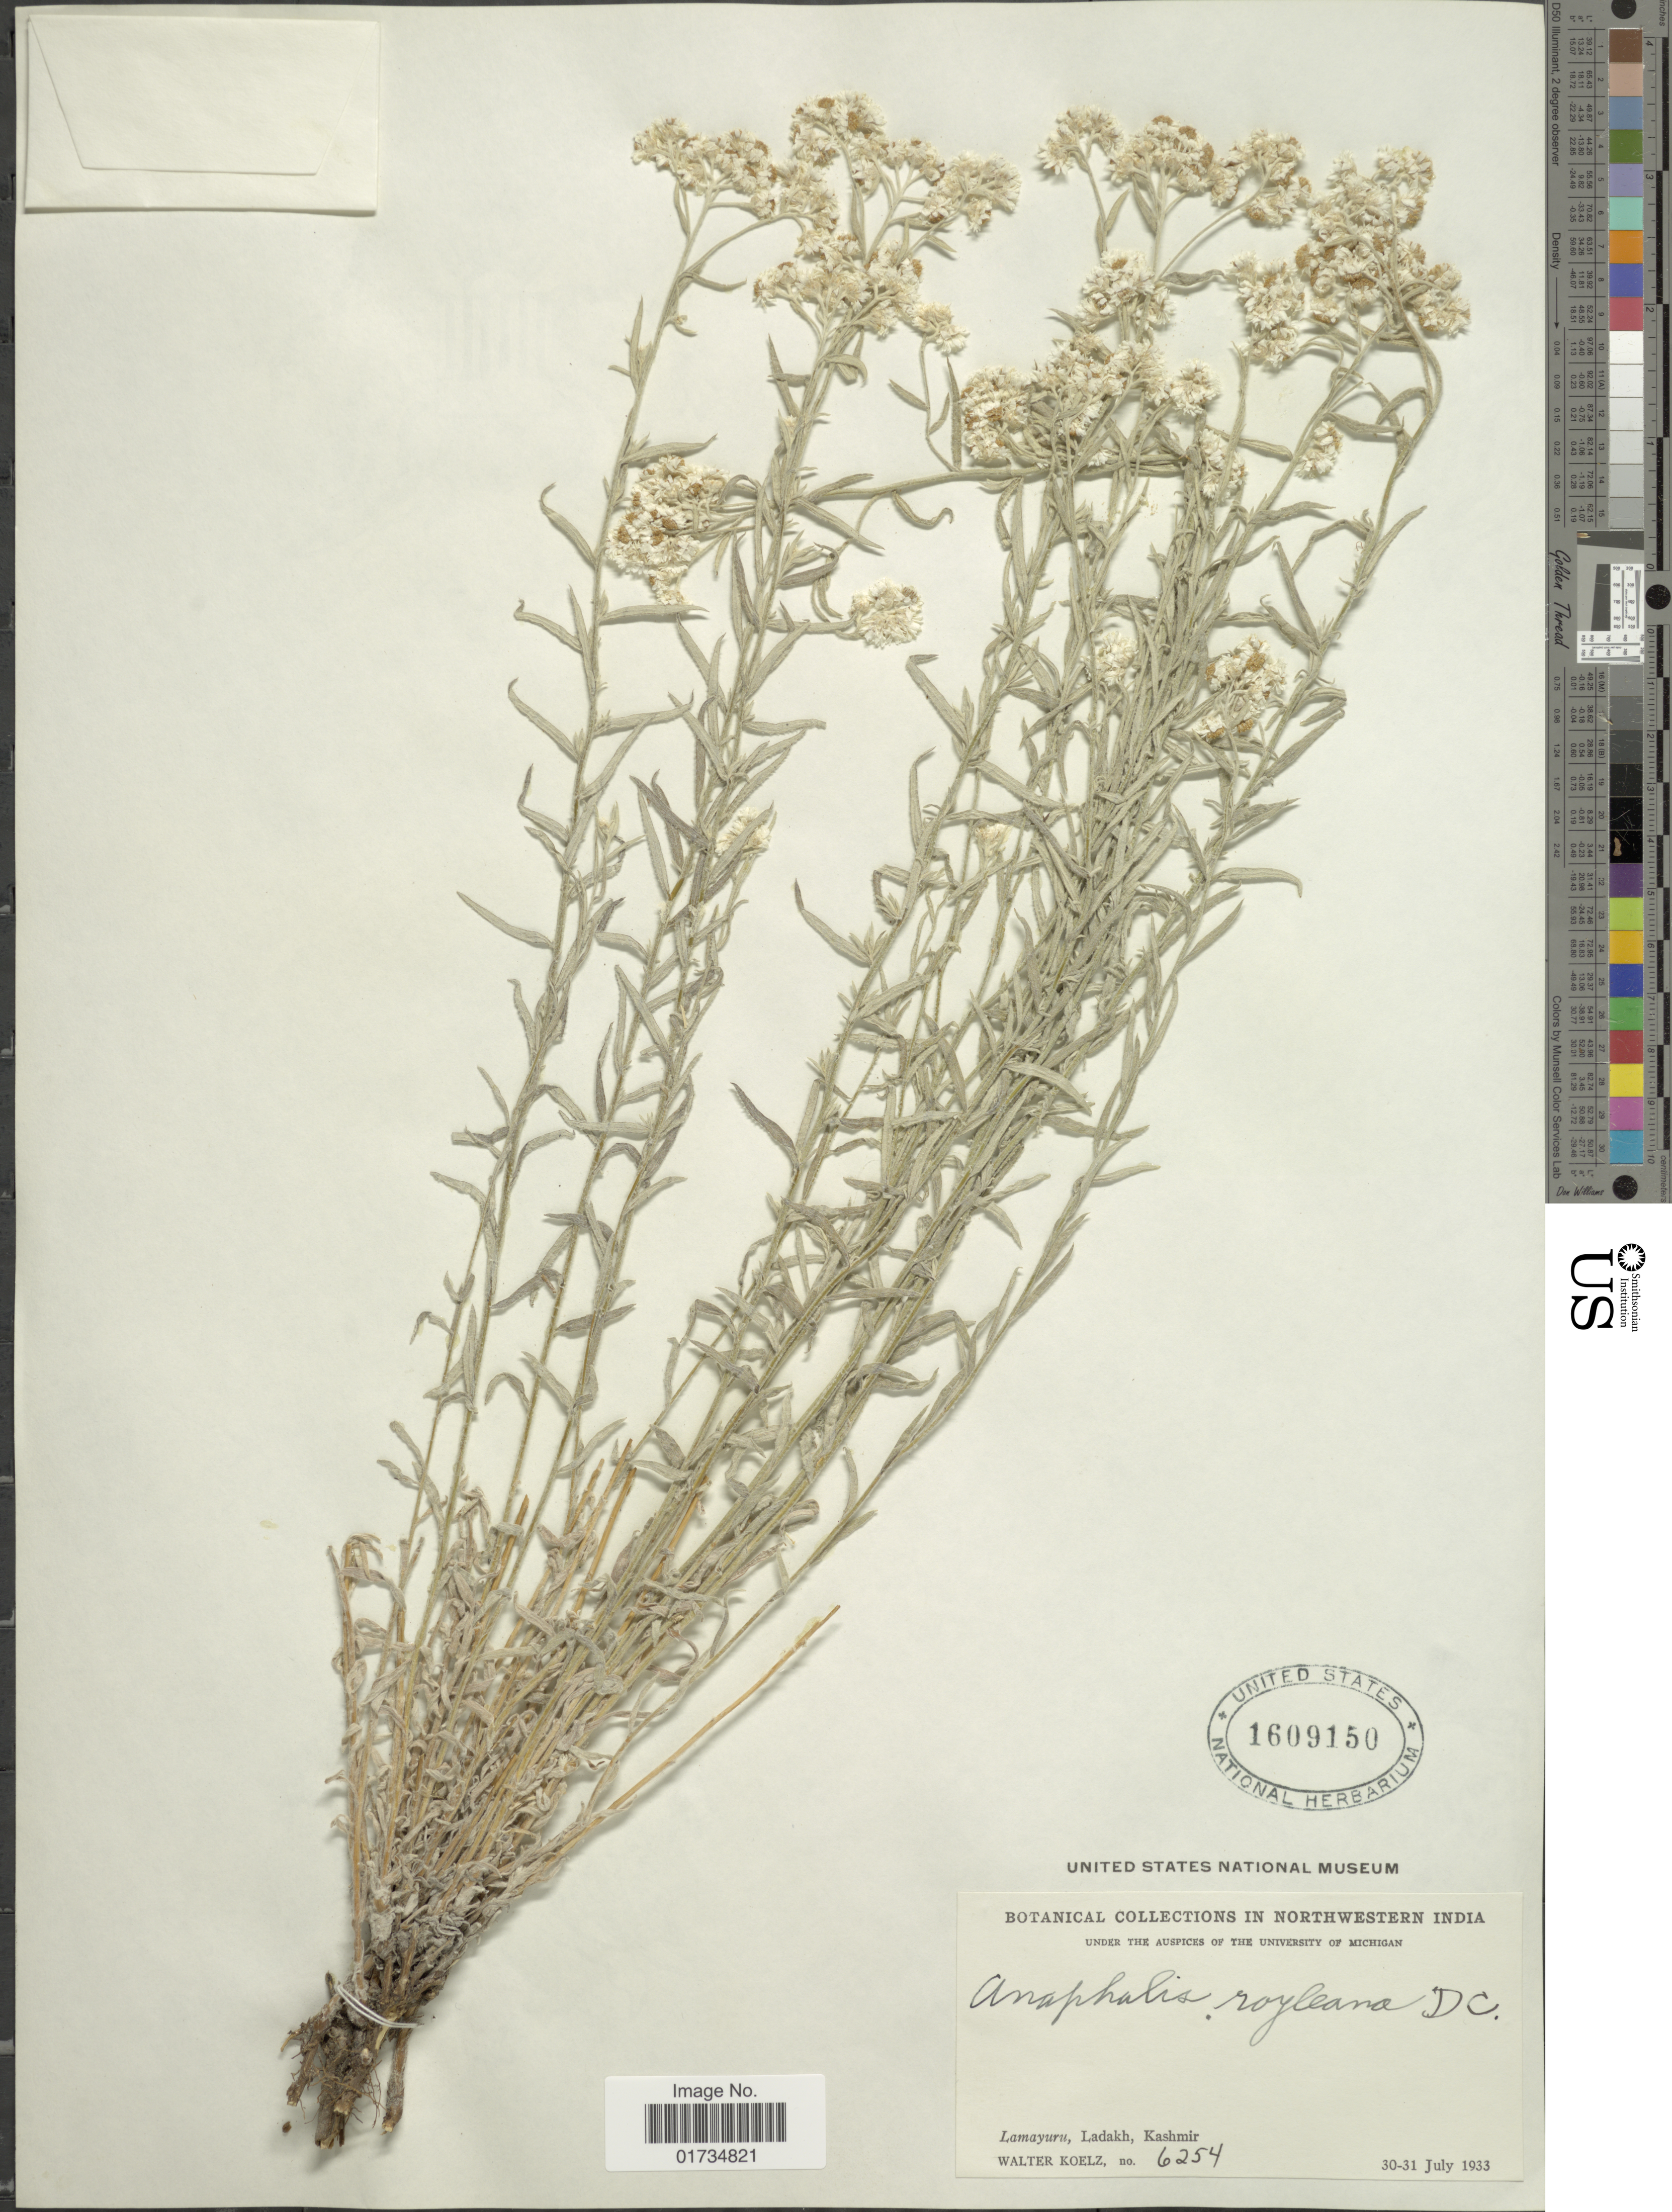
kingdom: Plantae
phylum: Tracheophyta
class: Magnoliopsida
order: Asterales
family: Asteraceae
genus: Anaphalis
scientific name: Anaphalis virgata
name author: Thomson ex C.B. Clarke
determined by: Chen, Y. S.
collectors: W. N. Koelz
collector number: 6254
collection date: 1933-07-30/1933-07-31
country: India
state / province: Jammu and Kashmir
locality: Northwestern India. Lamayuru, Ladakh, Kashmir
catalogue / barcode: US 1609150